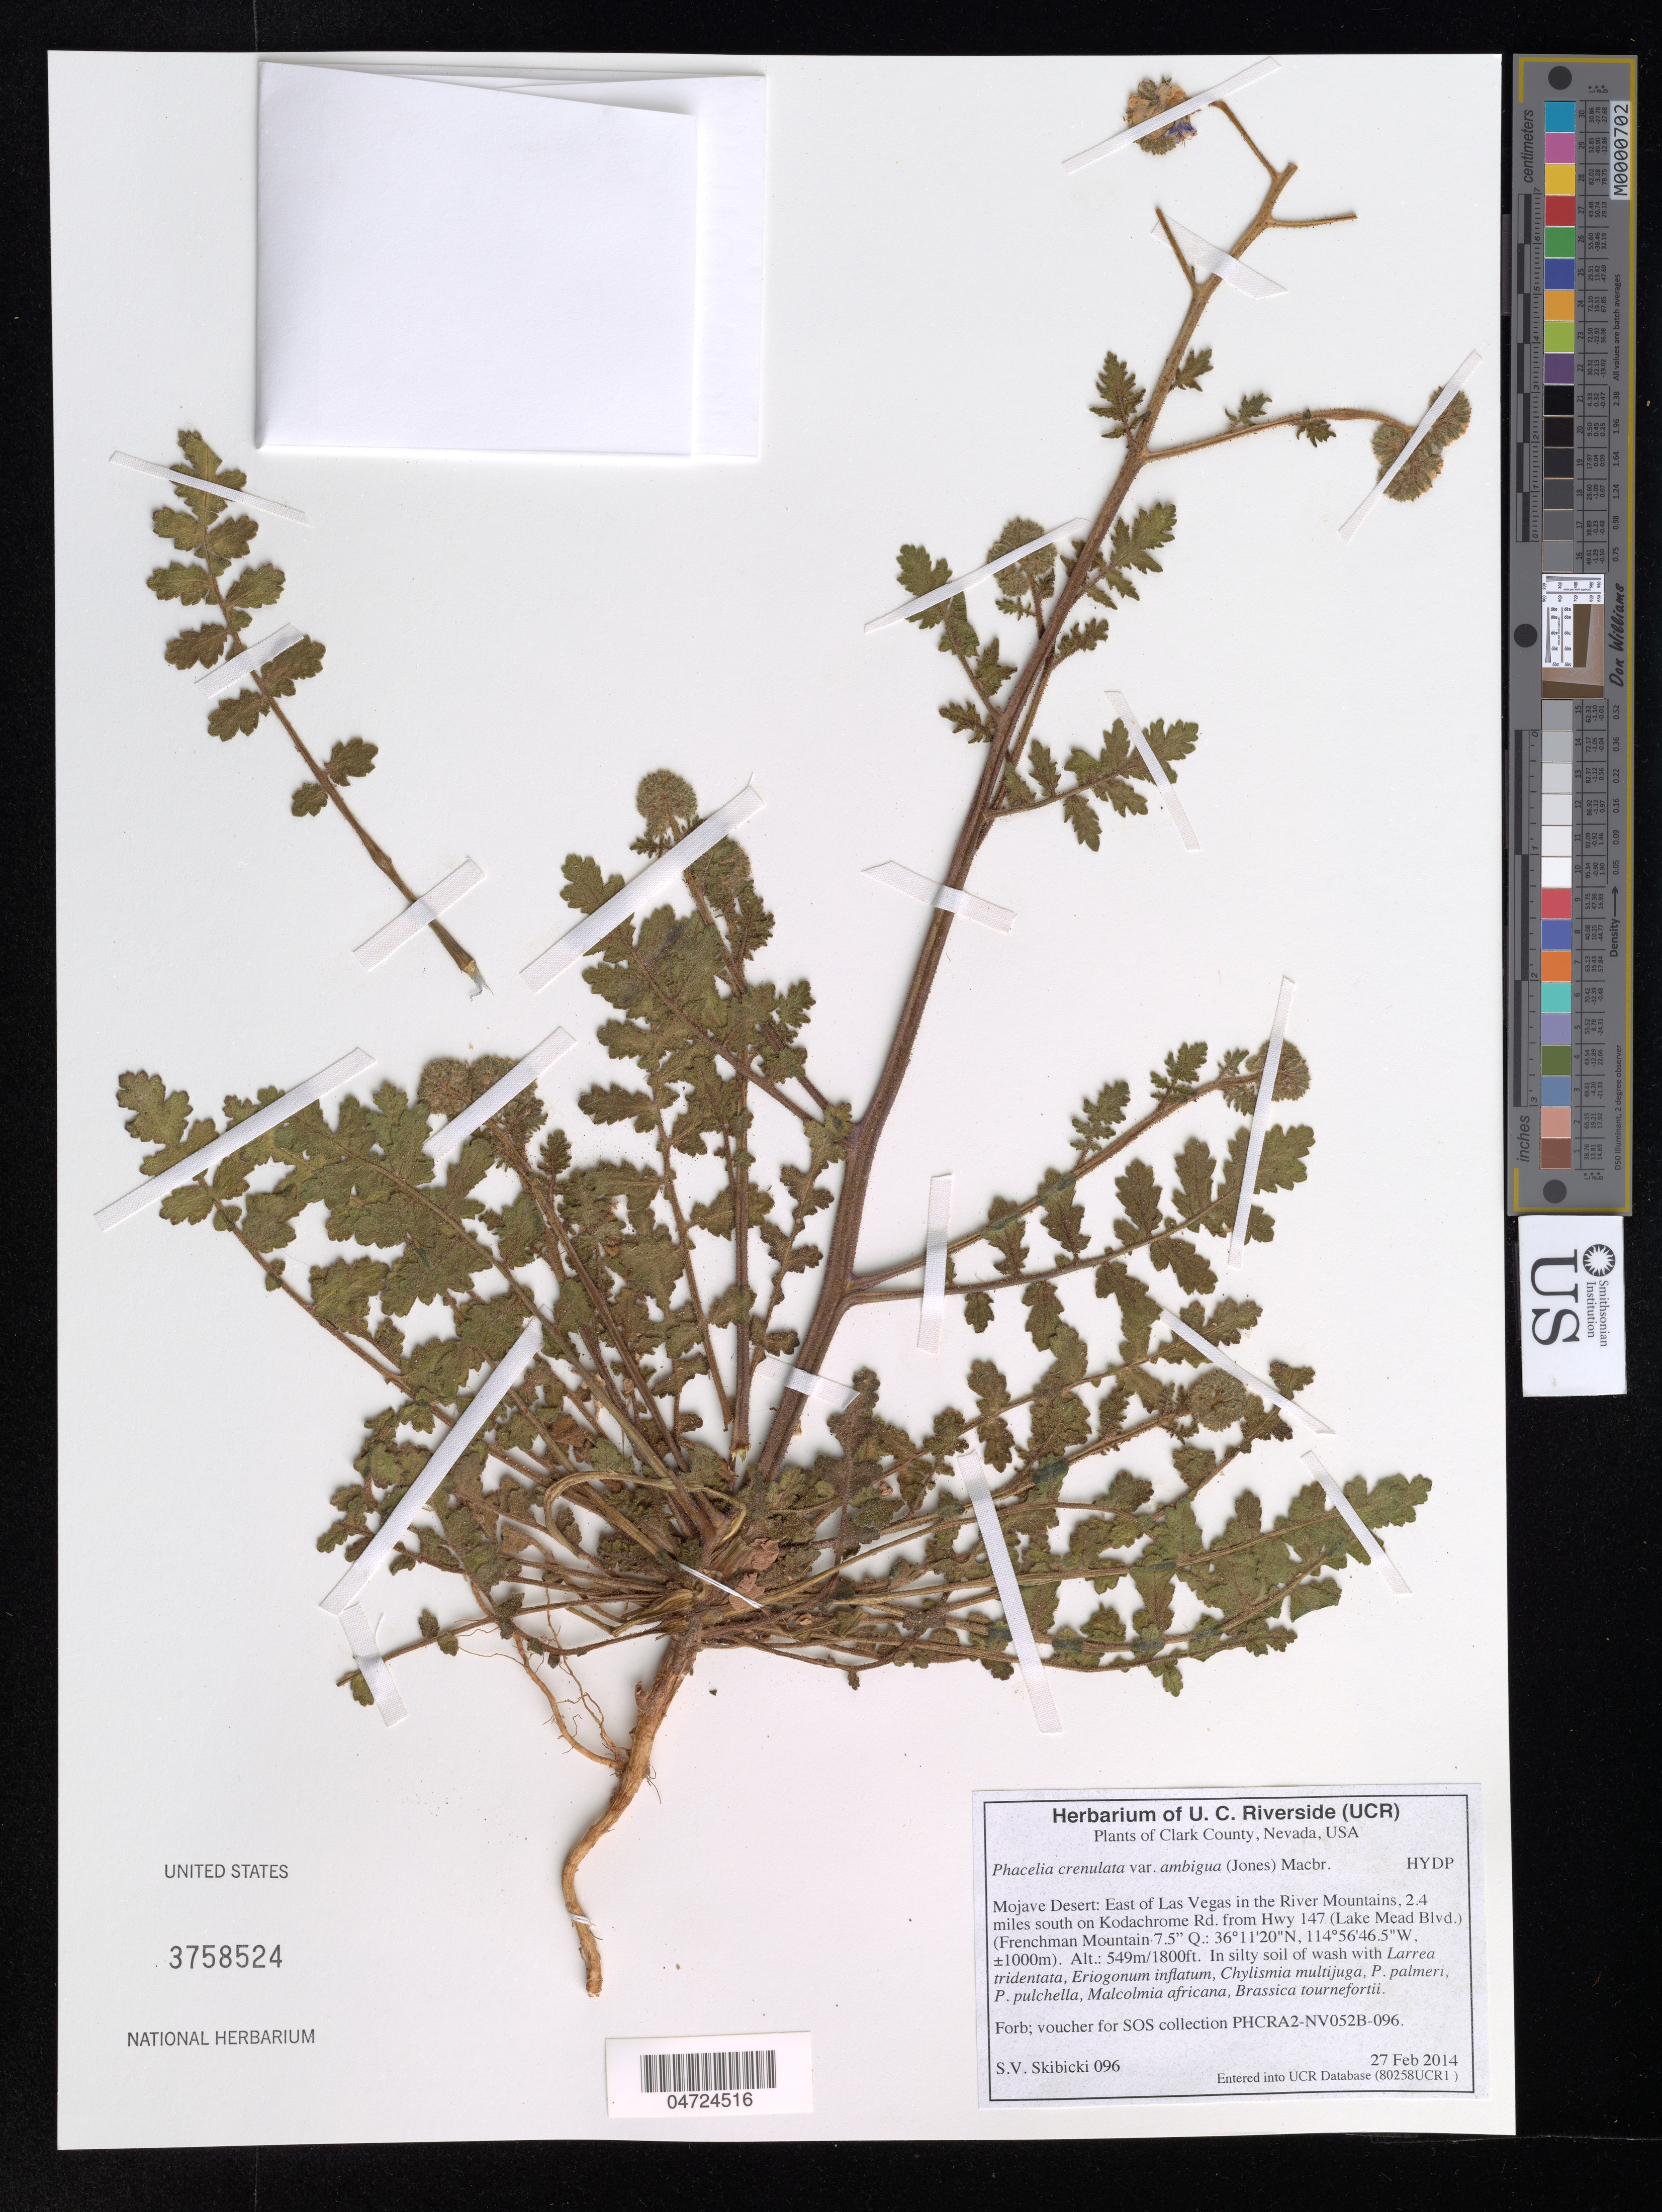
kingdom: Plantae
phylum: Tracheophyta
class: Magnoliopsida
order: Boraginales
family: Hydrophyllaceae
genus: Phacelia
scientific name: Phacelia crenulata var. ambigua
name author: (M.E. Jones) J.F. Macbr.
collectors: S. Skibicki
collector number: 096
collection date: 2014-02-27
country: United States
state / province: Nevada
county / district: Clark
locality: Clark County. Mojave Desert: East of Las Vegas in the River Mountains, 2.4 miles south on Kodachrome Rd. from Hwy 147 (Lake Mead Blvd.) (Frenchman Mountain 7.5" Q.).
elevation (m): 549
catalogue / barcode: US 3758524